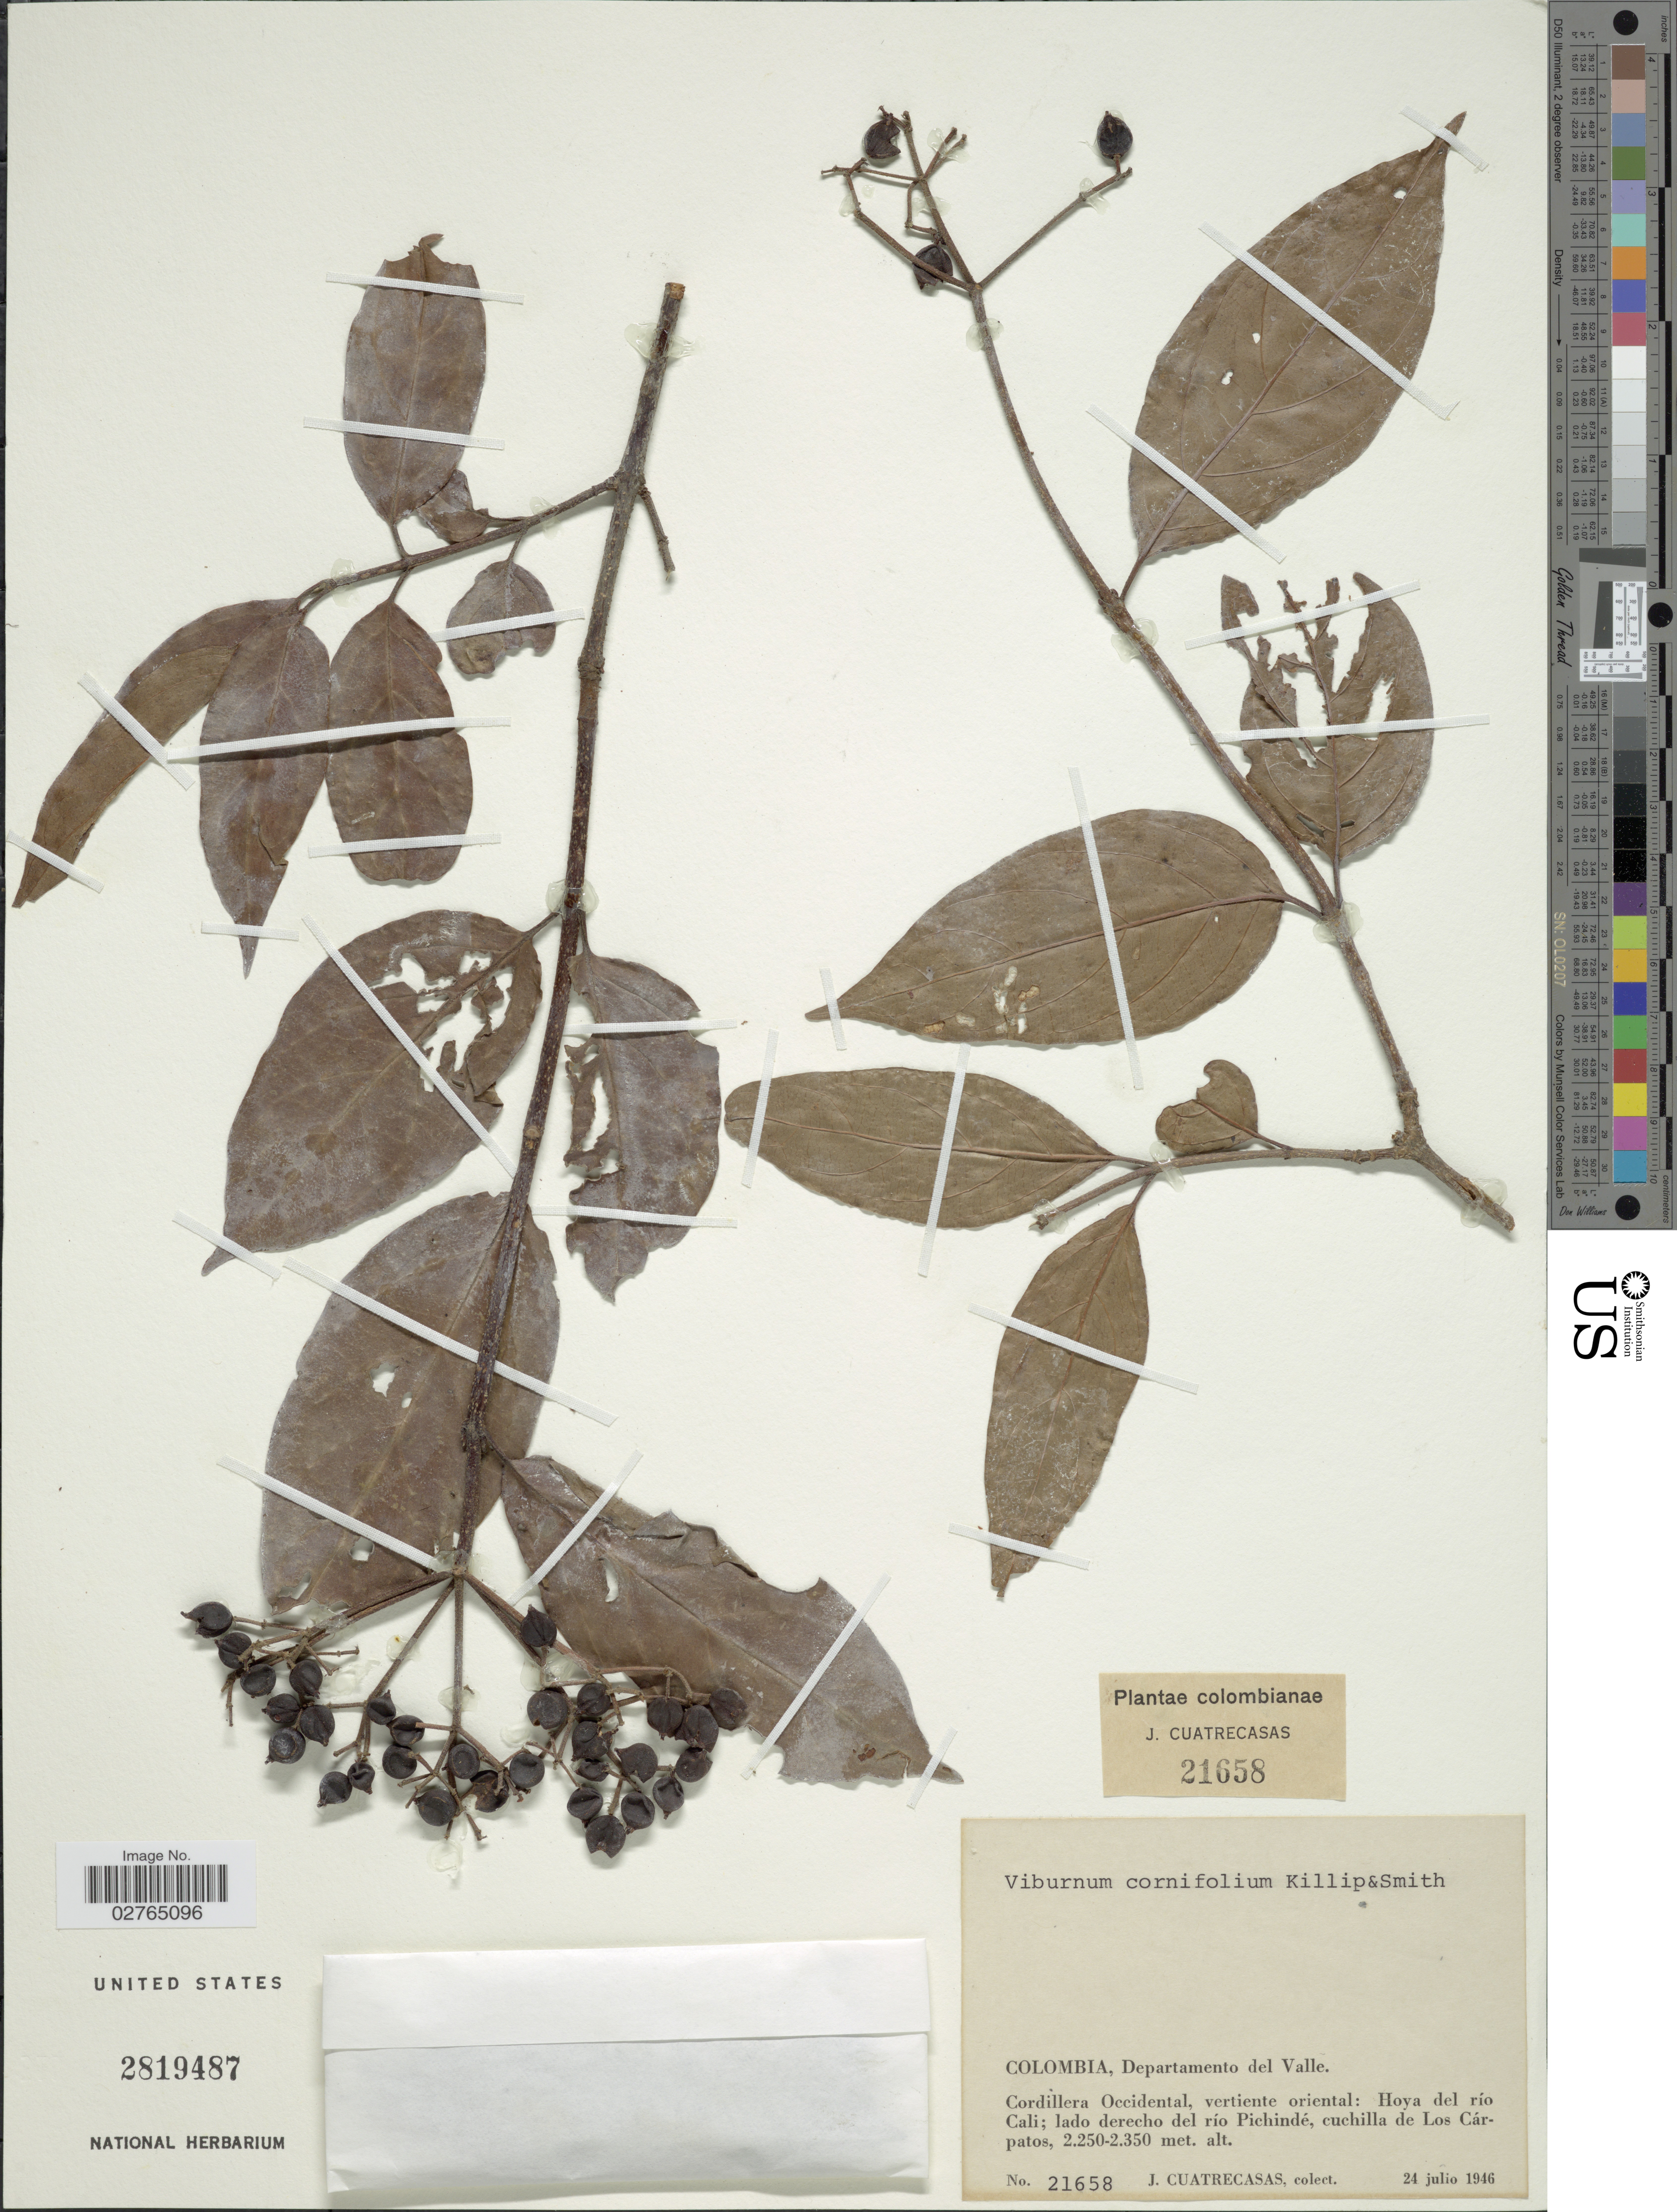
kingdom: Plantae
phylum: Tracheophyta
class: Magnoliopsida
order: Dipsacales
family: Viburnaceae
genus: Viburnum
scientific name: Viburnum cornifolium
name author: Killip & A.C. Sm.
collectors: J. Cuatrecasas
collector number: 21658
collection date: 1946-07-24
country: Colombia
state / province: Valle del Cauca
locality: Departamento del Valle. Cordillera Occidental, vertiente oriental: Hoya del río Cali; lado derecho del río Pichindé, cuchilla de Los Cárpatos.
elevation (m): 2250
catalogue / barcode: US 2819487